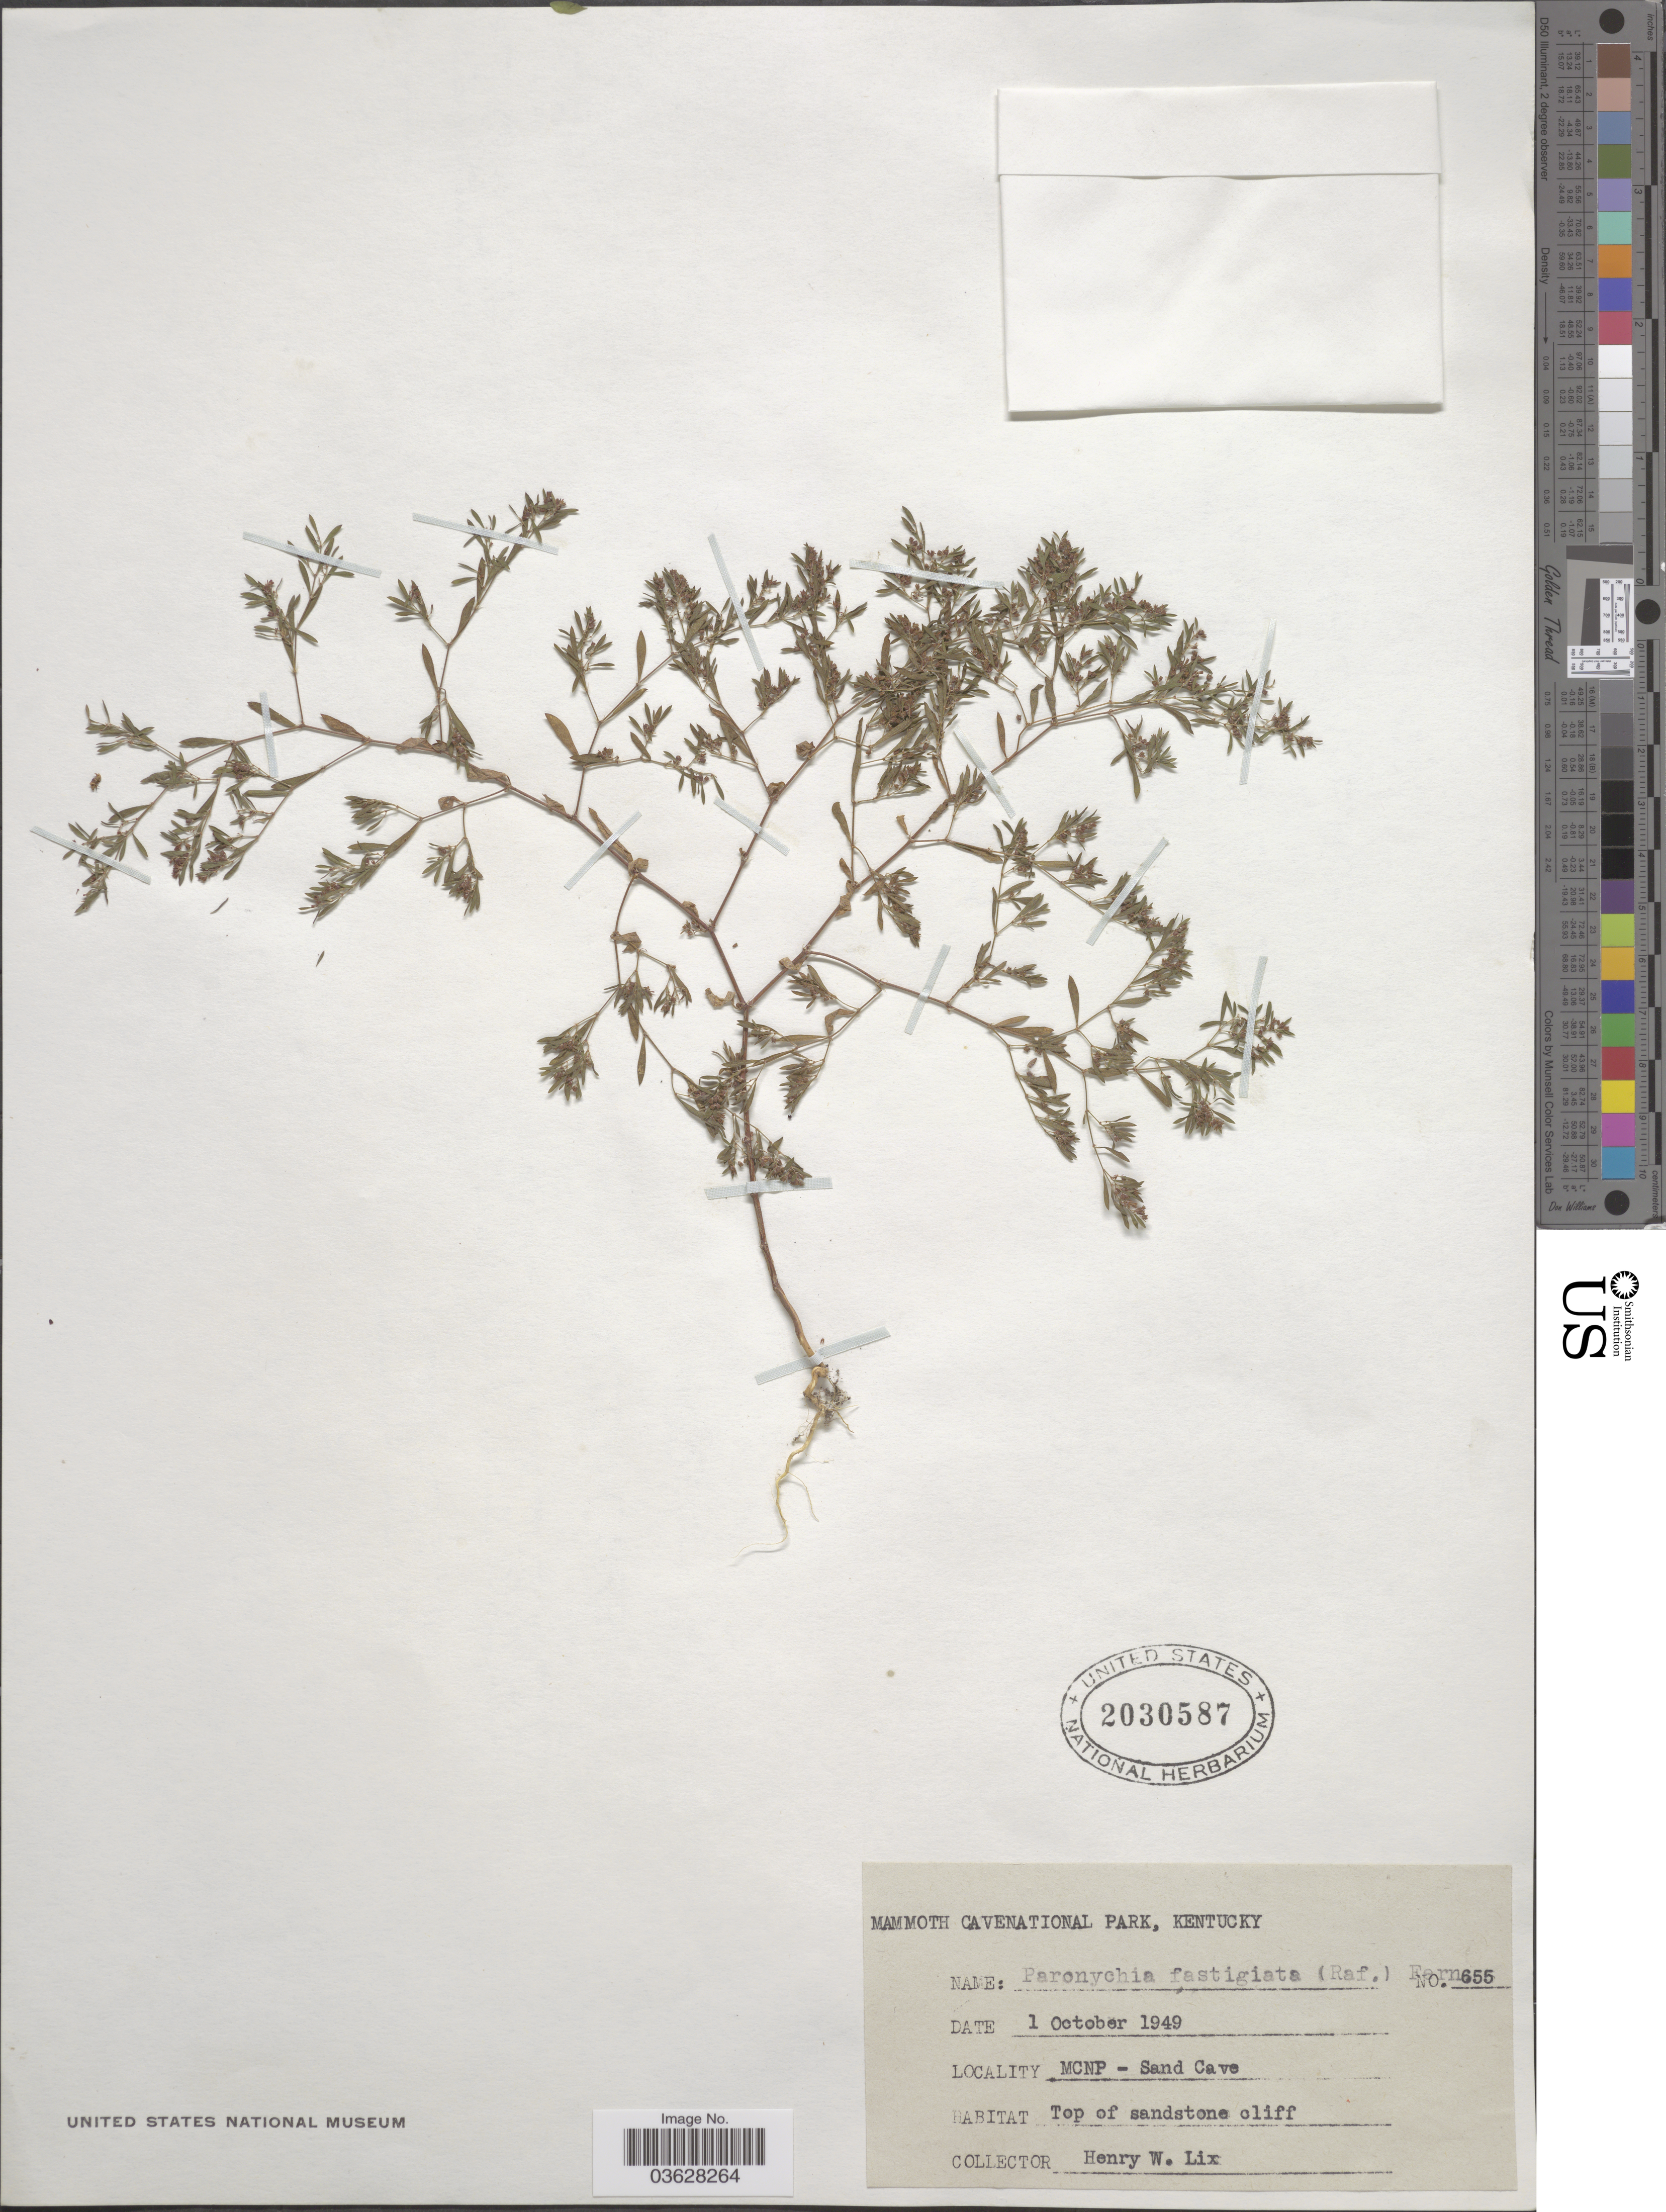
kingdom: Plantae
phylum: Tracheophyta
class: Magnoliopsida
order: Caryophyllales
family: Caryophyllaceae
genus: Paronychia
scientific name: Paronychia fastigiata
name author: (Raf.) Fernald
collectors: H. W. Lix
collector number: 655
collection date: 1949-10-01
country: United States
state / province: Kentucky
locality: Mammoth Cave National Park, MCNP - Sand Cave.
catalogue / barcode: US 2030587